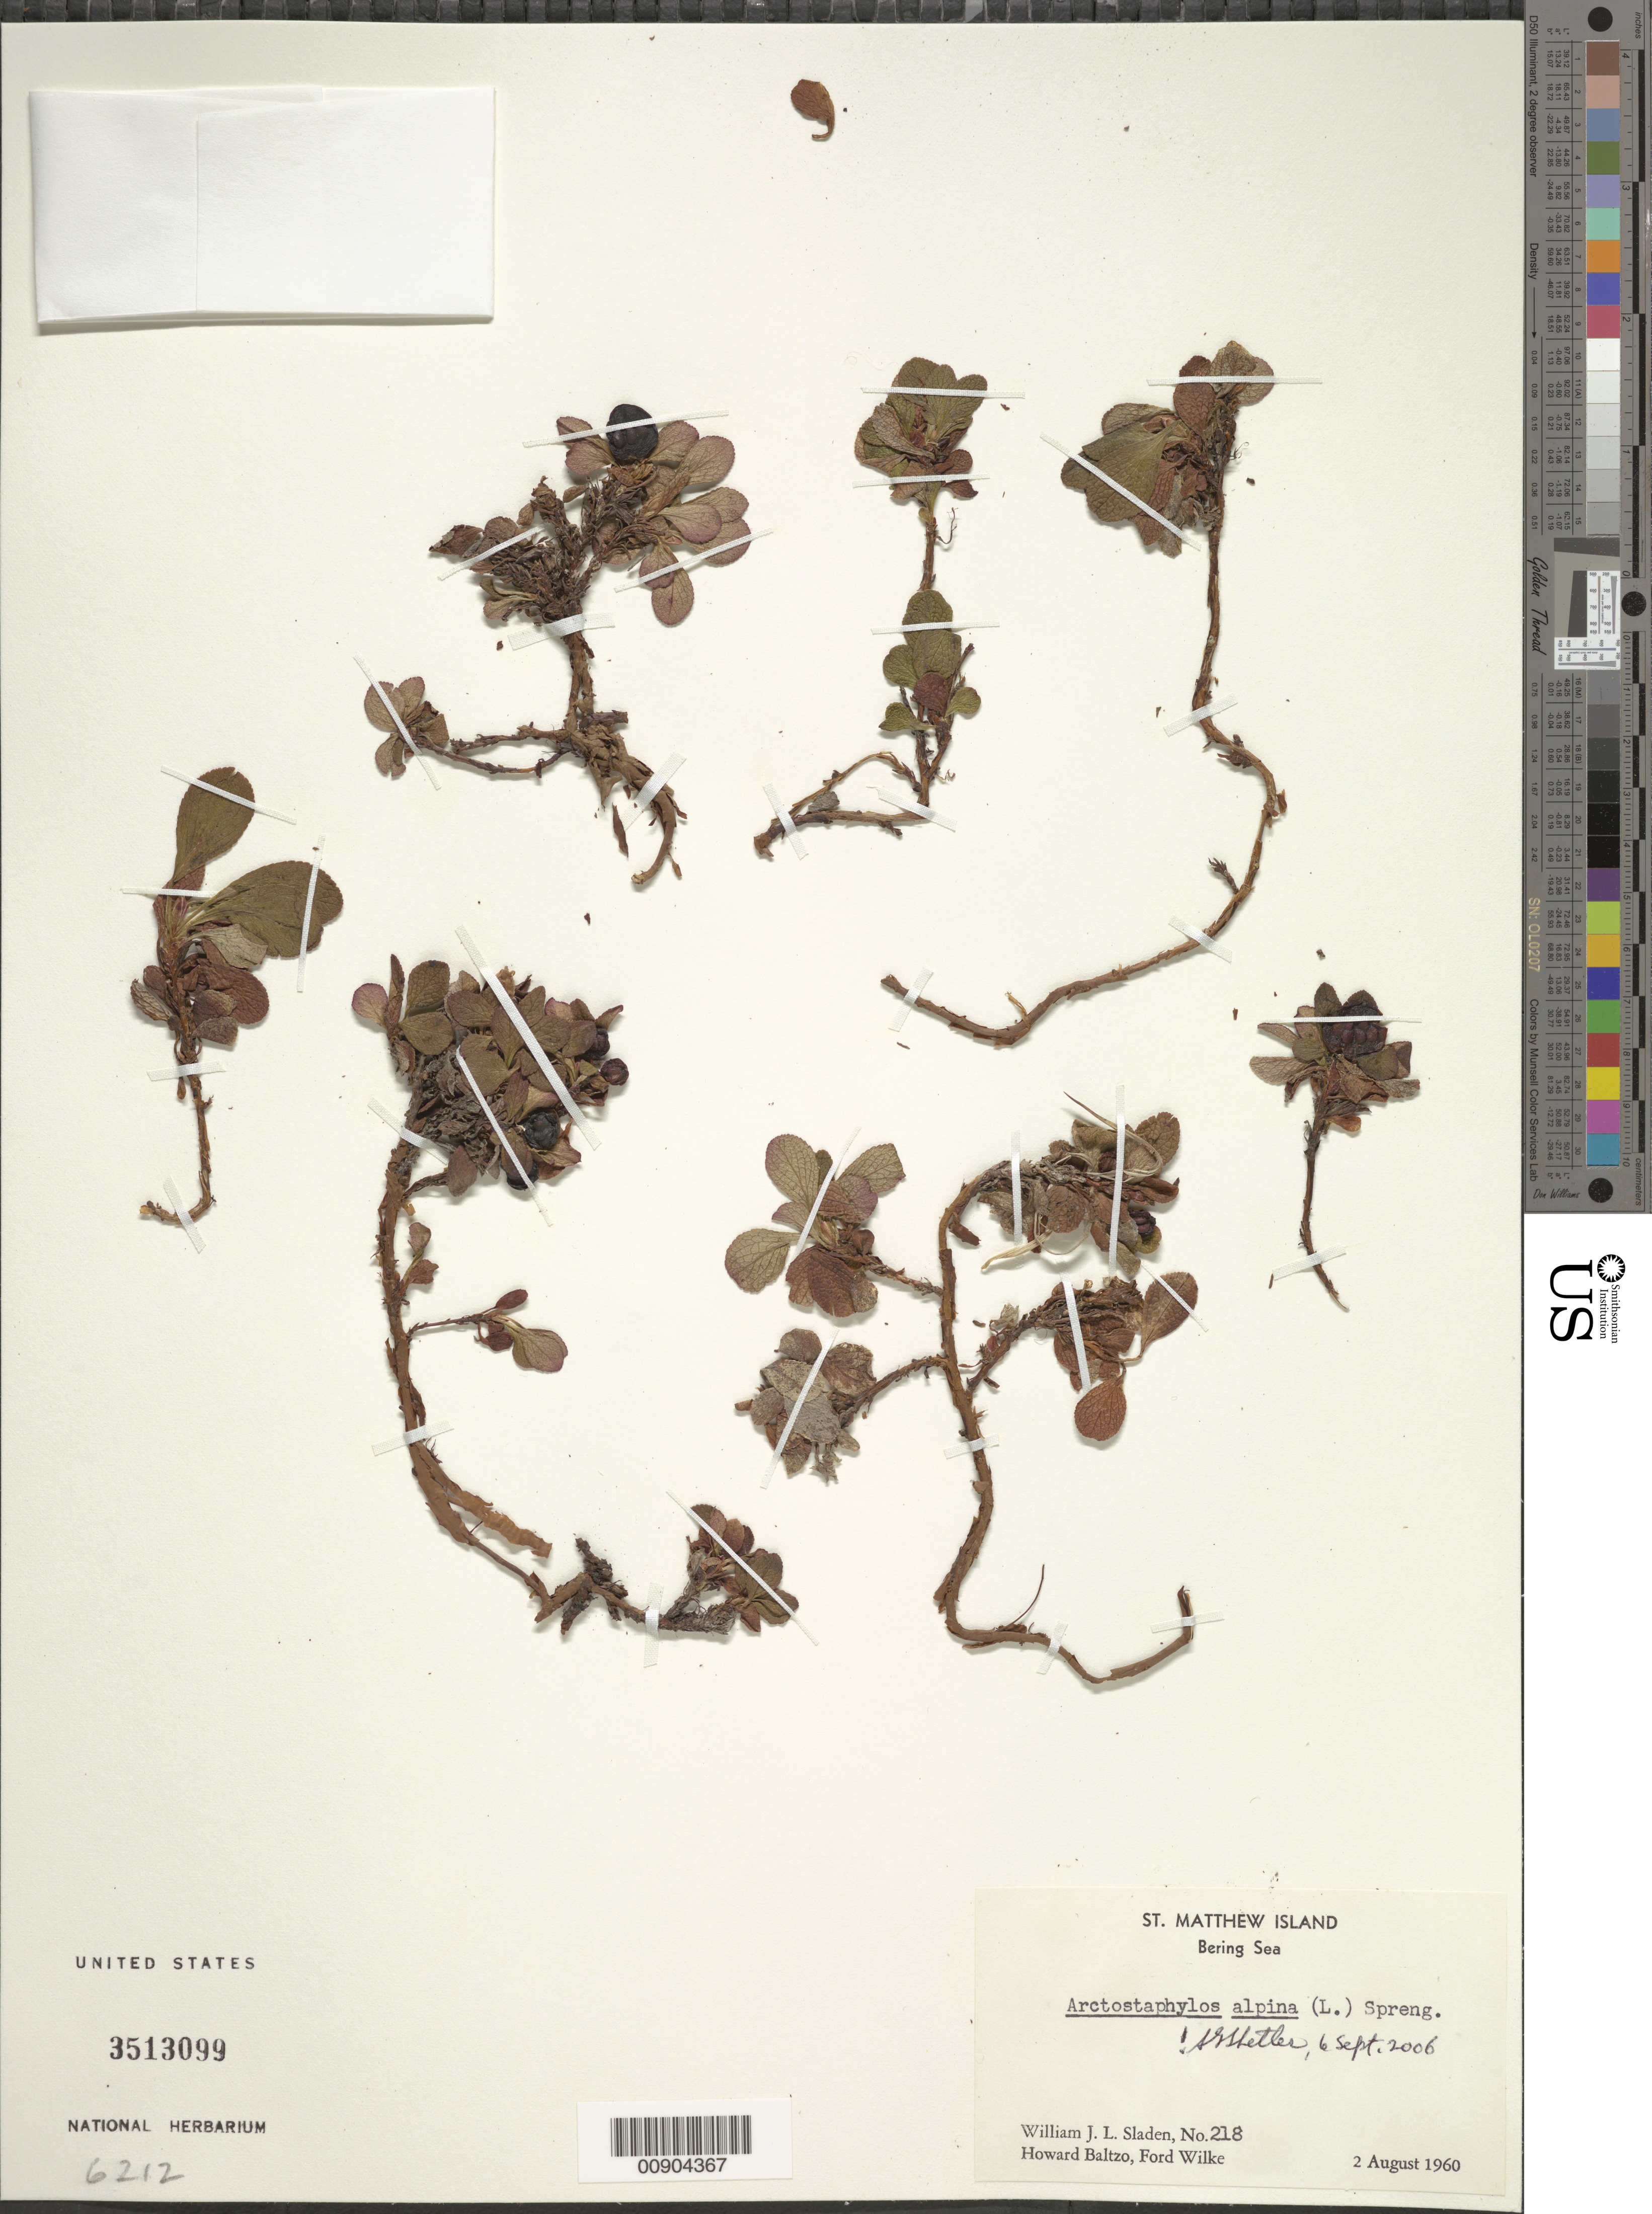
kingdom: Plantae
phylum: Tracheophyta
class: Magnoliopsida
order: Ericales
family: Ericaceae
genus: Arctostaphylos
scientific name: Arctostaphylos alpina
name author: (L.) Spreng.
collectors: W. Sladen, H. Baltzo & F. Wilke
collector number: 218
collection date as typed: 02 Aug 1960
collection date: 1960-08-02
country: United States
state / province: Alaska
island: St. Matthew Island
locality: St. Matthew Island, Bering Sea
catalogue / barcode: US 3503099